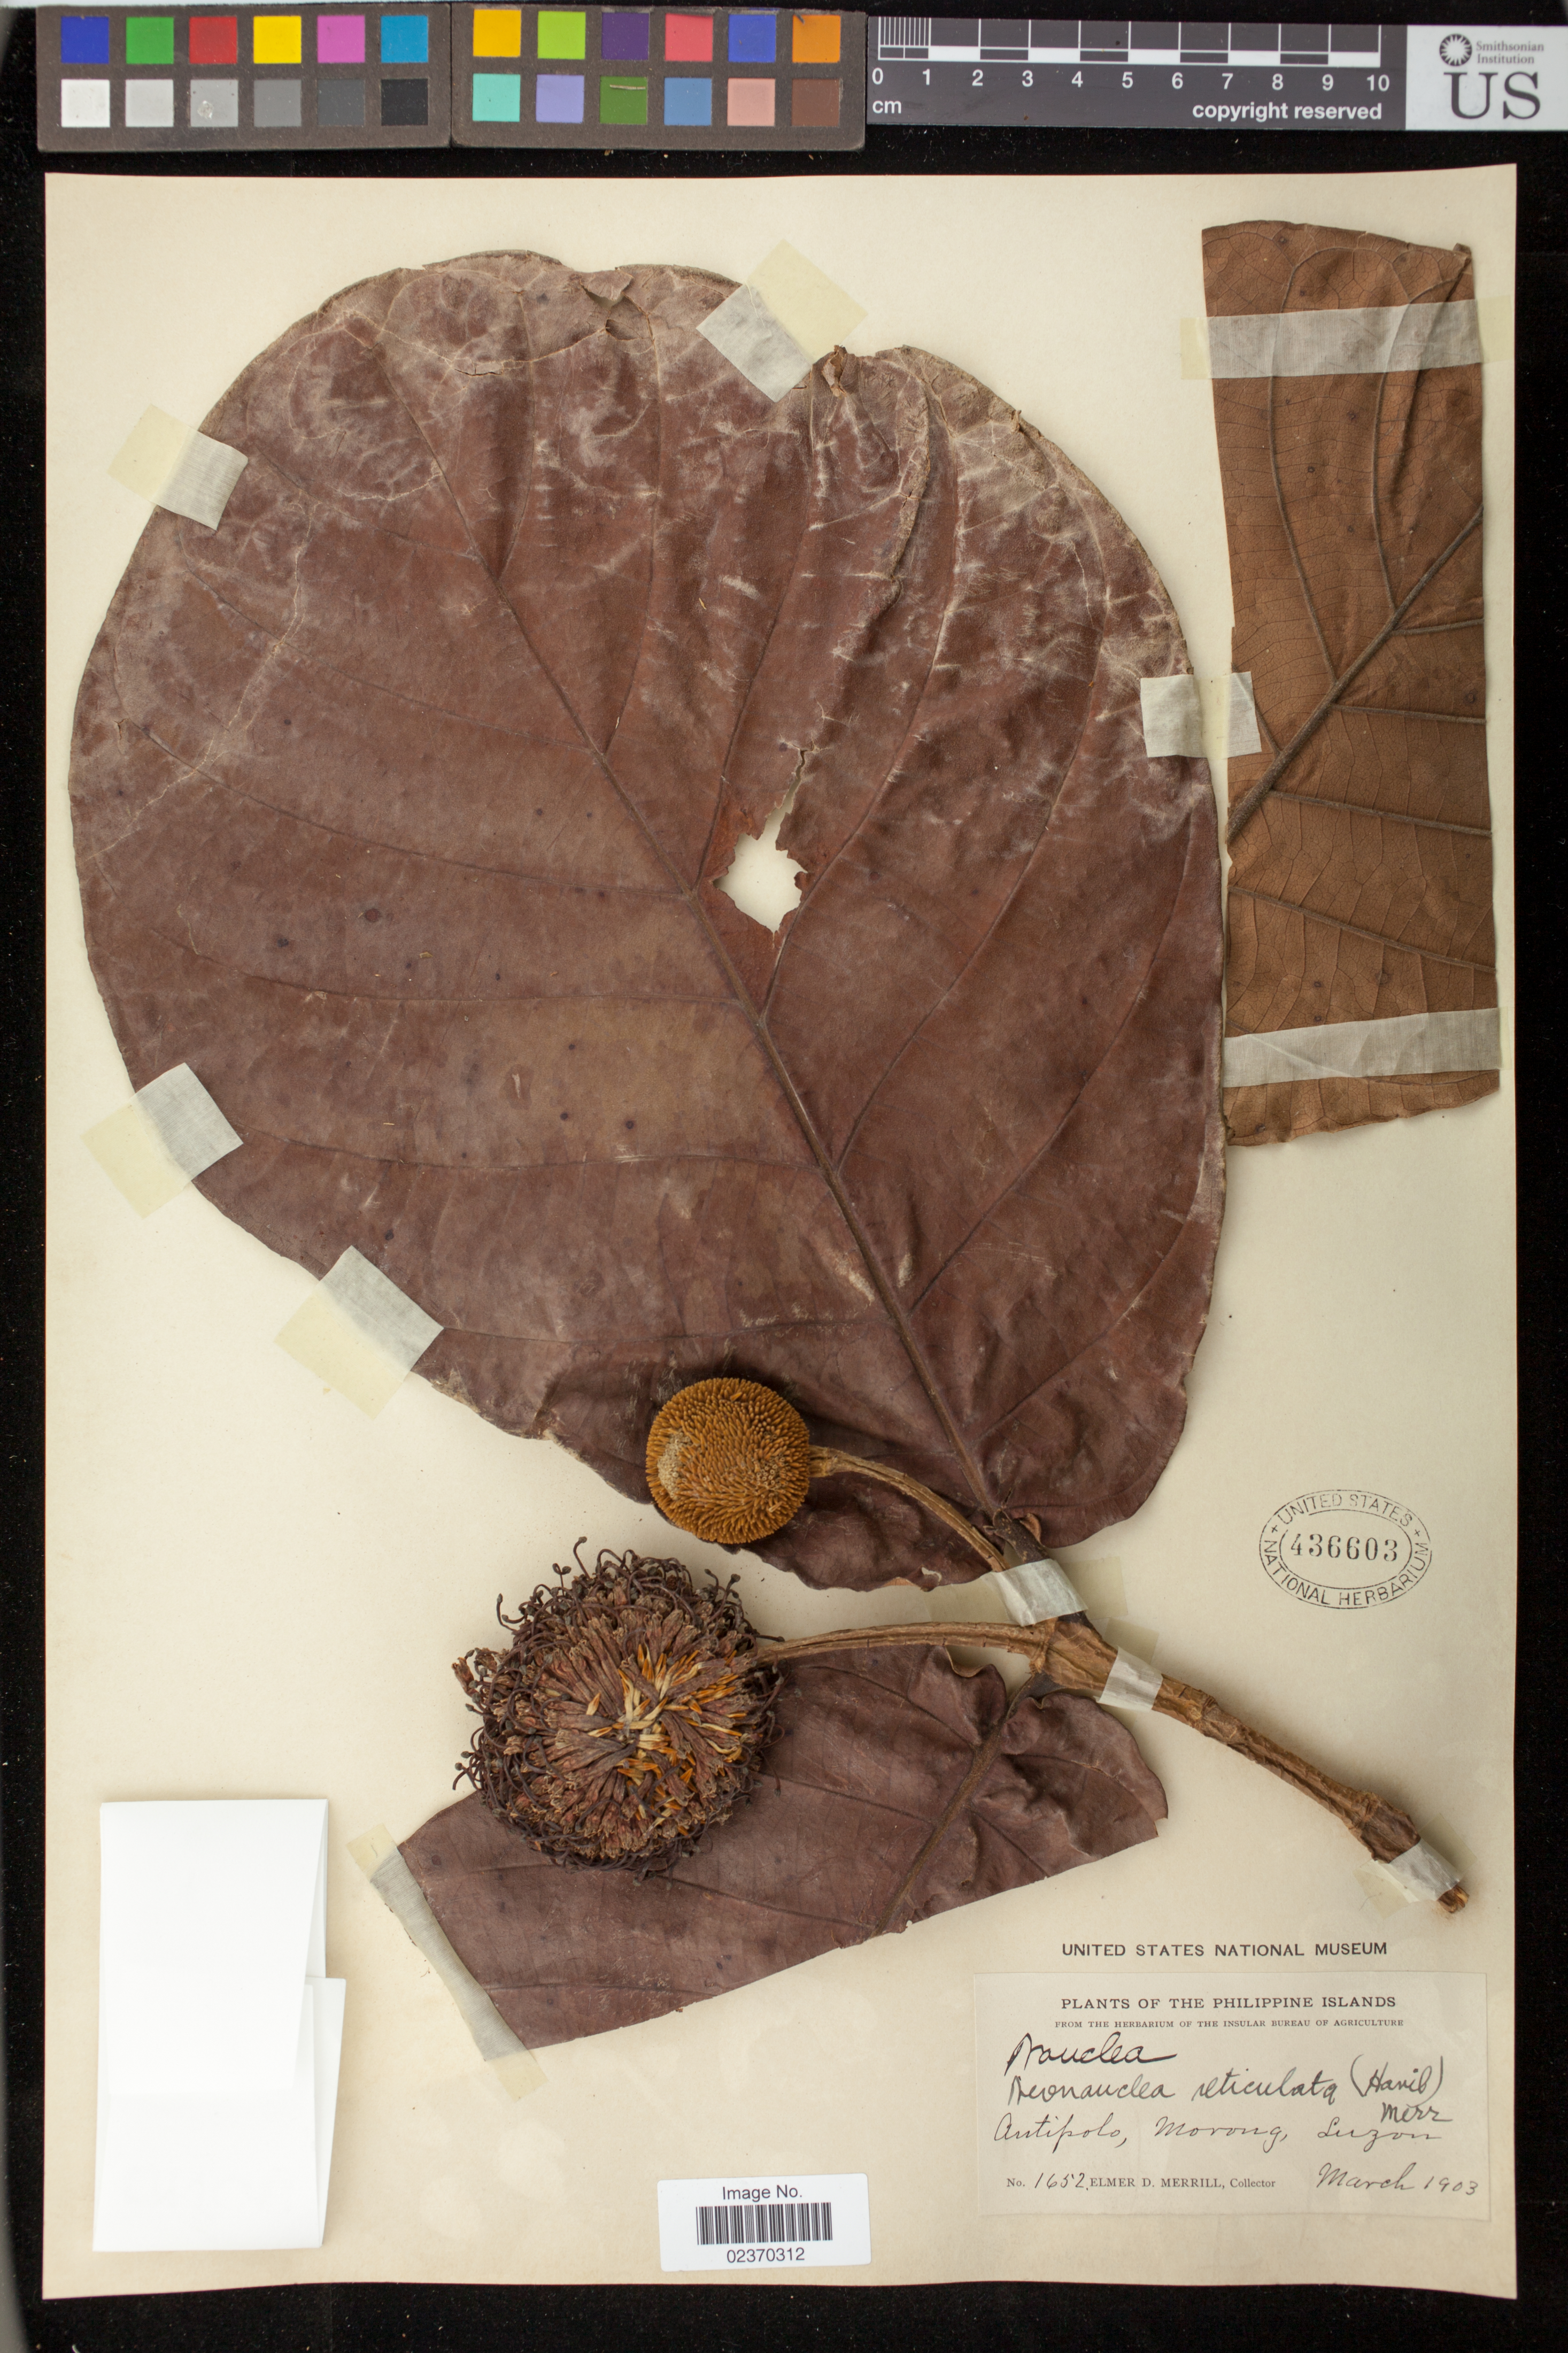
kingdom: Plantae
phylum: Tracheophyta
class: Magnoliopsida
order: Gentianales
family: Rubiaceae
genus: Neonauclea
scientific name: Neonauclea reticulata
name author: (Havil.) Merr.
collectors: E. D. Merrill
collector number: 1652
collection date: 1903-03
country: Philippines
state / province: Central Luzon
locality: Antipolo, Morong, Luzon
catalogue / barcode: US 436603